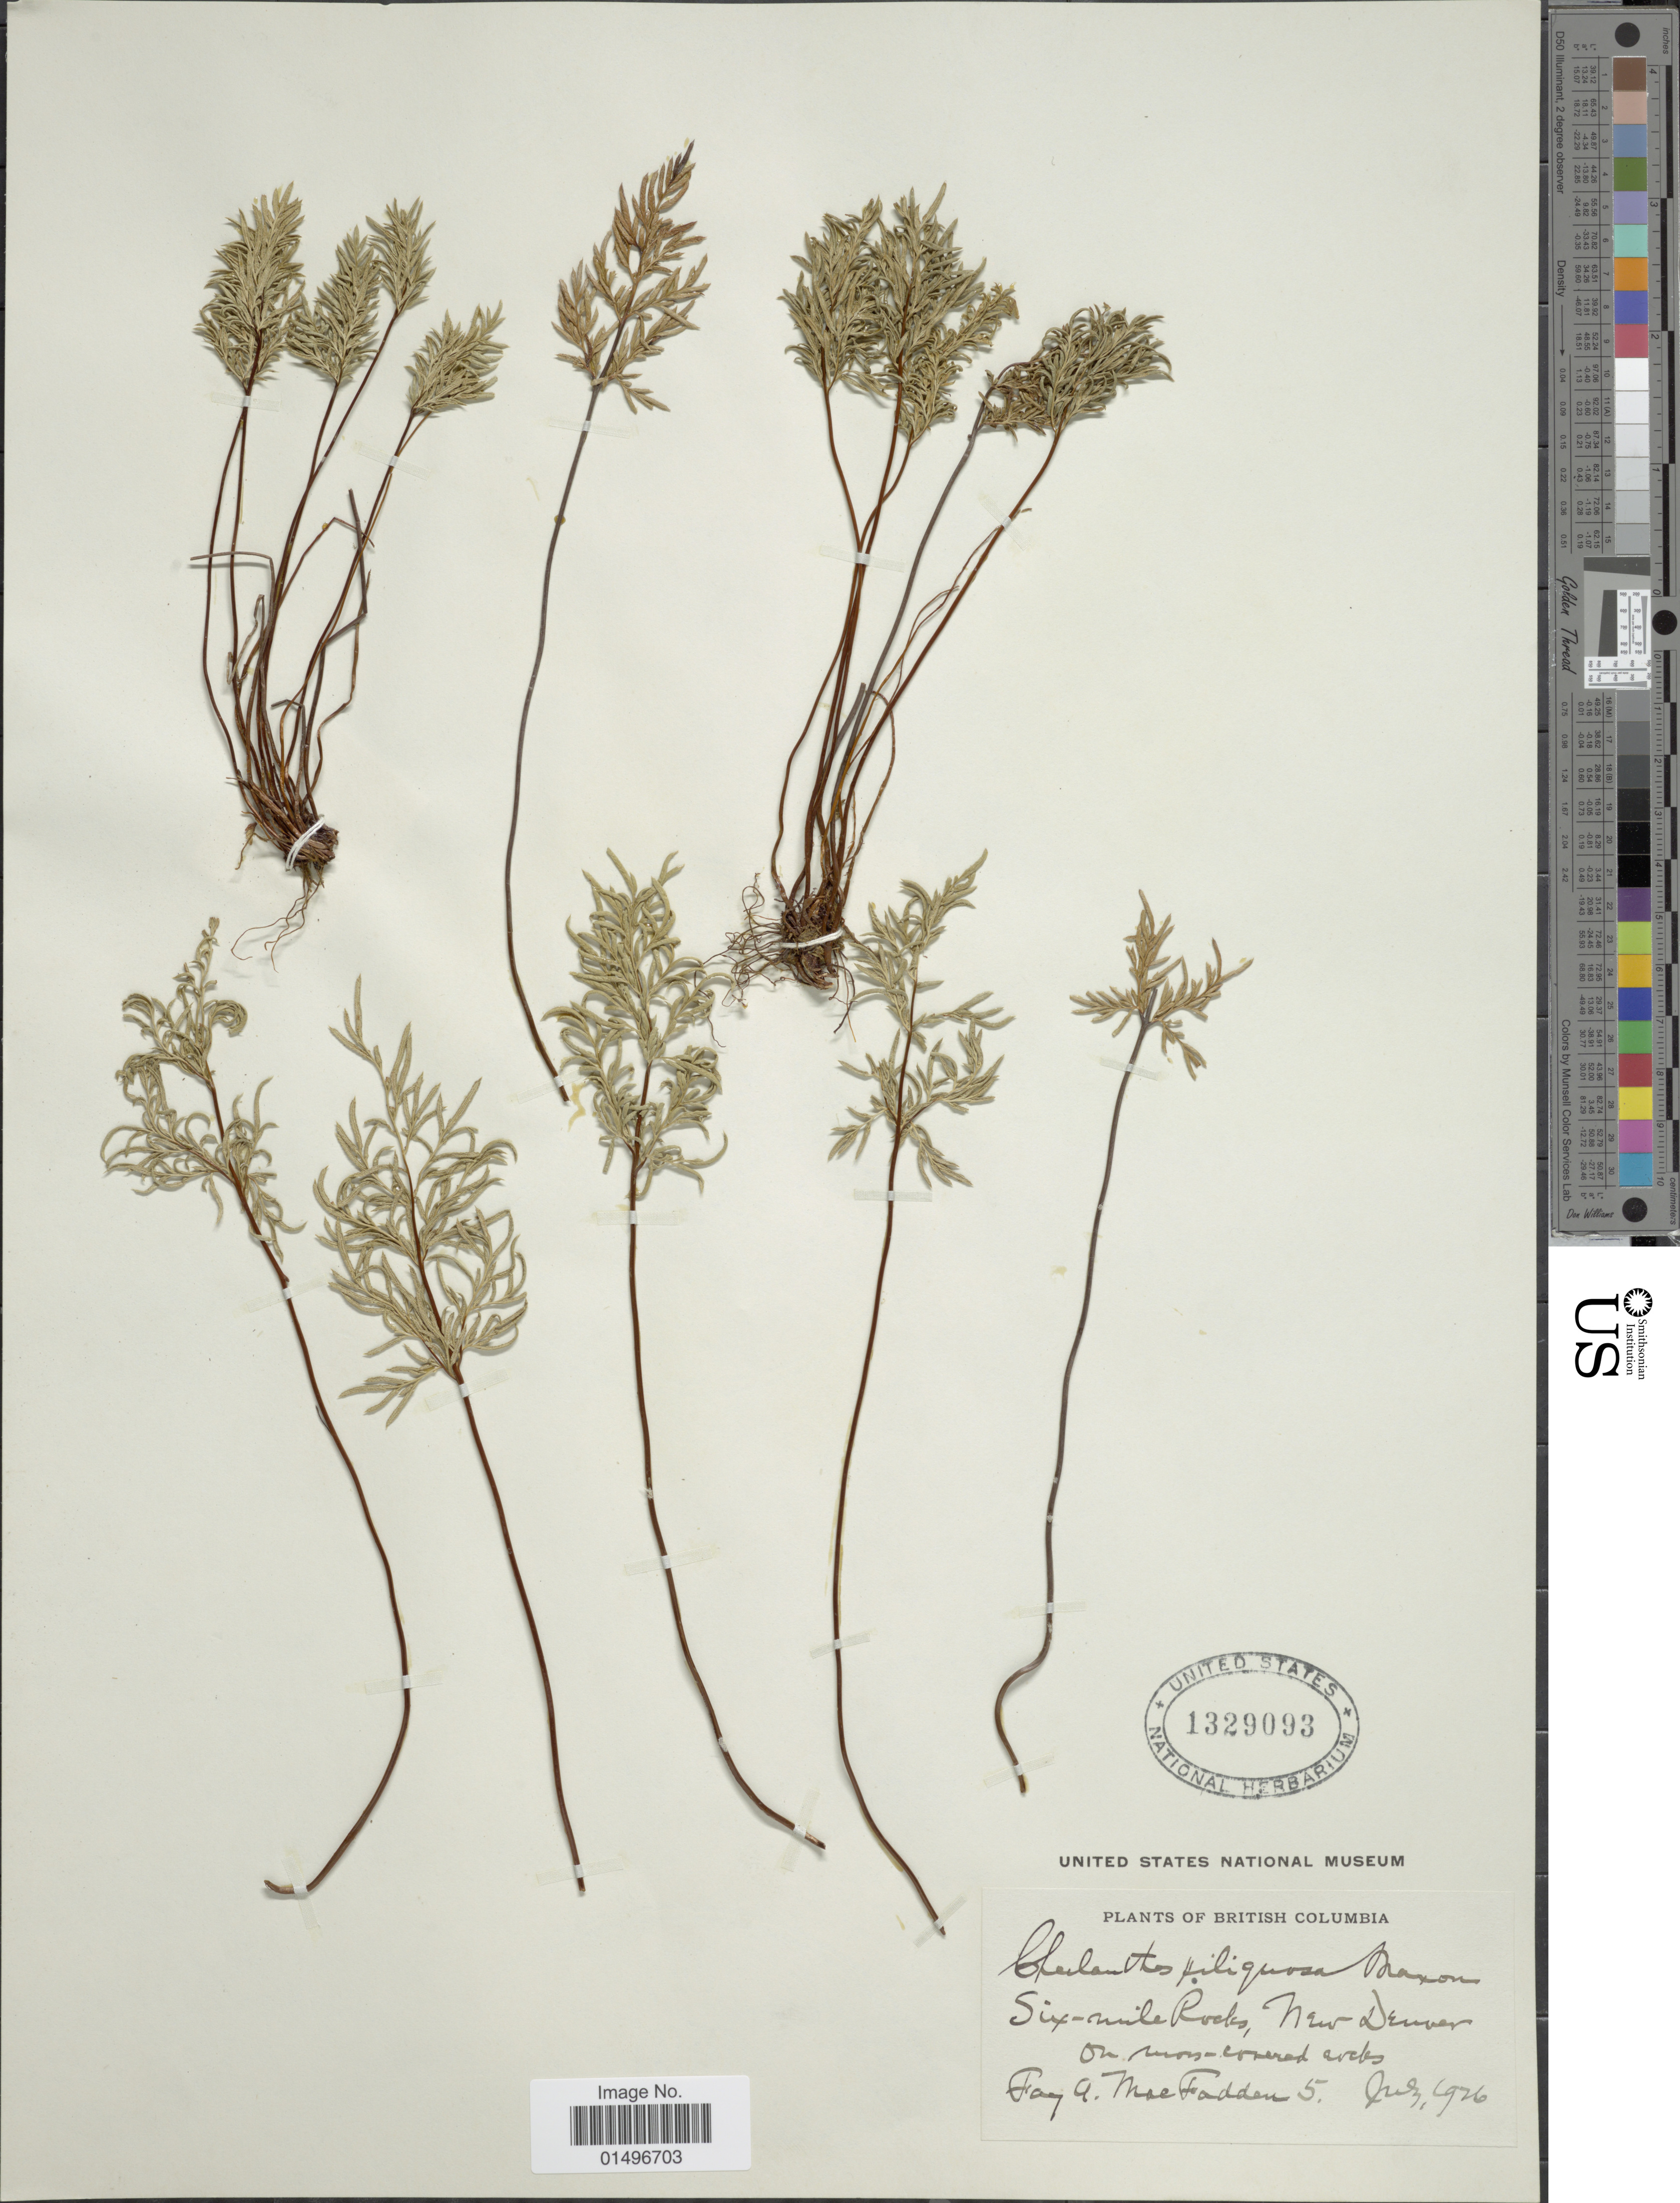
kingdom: Plantae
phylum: Tracheophyta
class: Polypodiopsida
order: Polypodiales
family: Pteridaceae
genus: Aspidotis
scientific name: Aspidotis densa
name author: (Brack.) Lellinger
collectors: F. MacFadden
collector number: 5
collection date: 1926-07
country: Canada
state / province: British Columbia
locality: British Columbia, Six-mile Rocks, New Denver on moss-covered rocks.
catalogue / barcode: US 1329093